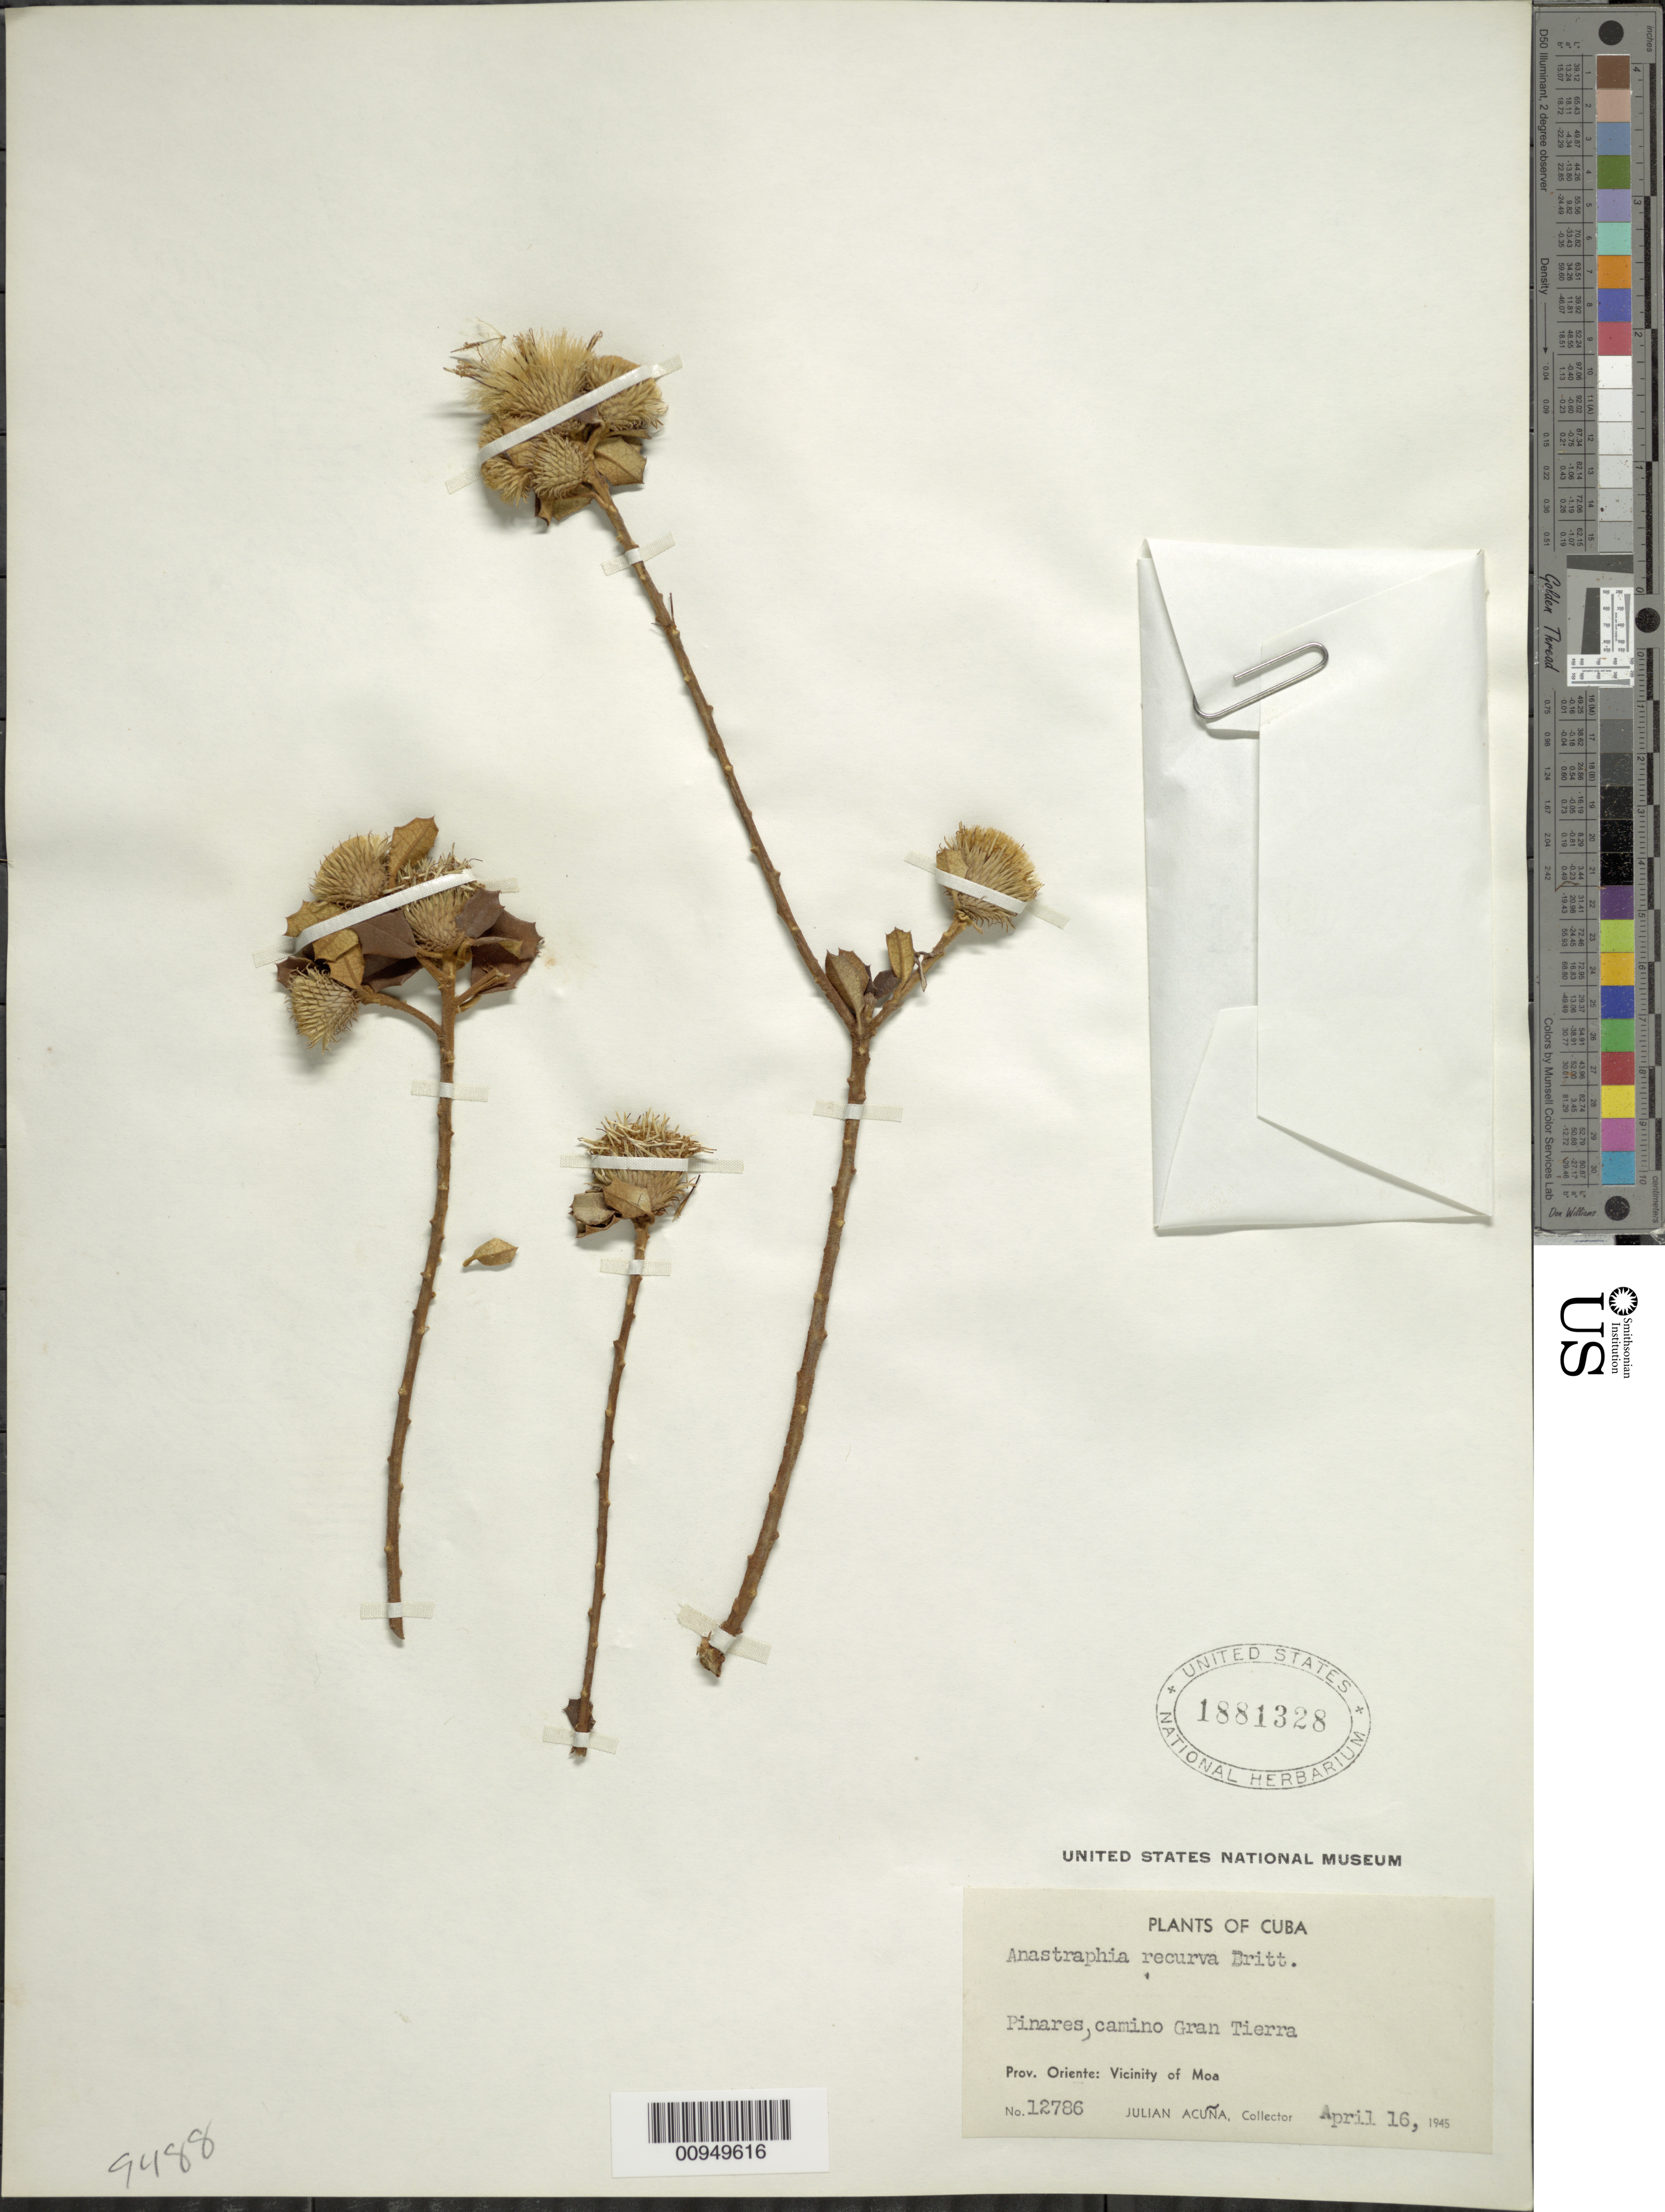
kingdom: Plantae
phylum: Tracheophyta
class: Magnoliopsida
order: Asterales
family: Asteraceae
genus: Anastraphia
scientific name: Anastraphia recurva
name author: Britton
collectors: J. Acuña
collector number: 12786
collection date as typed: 16 Apr 1945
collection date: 1945-04-16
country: Cuba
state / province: Holguín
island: Cuba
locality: Vicinity of Moa [Oriente], Pinares, camino Gran Tierrs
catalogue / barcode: US 1881328